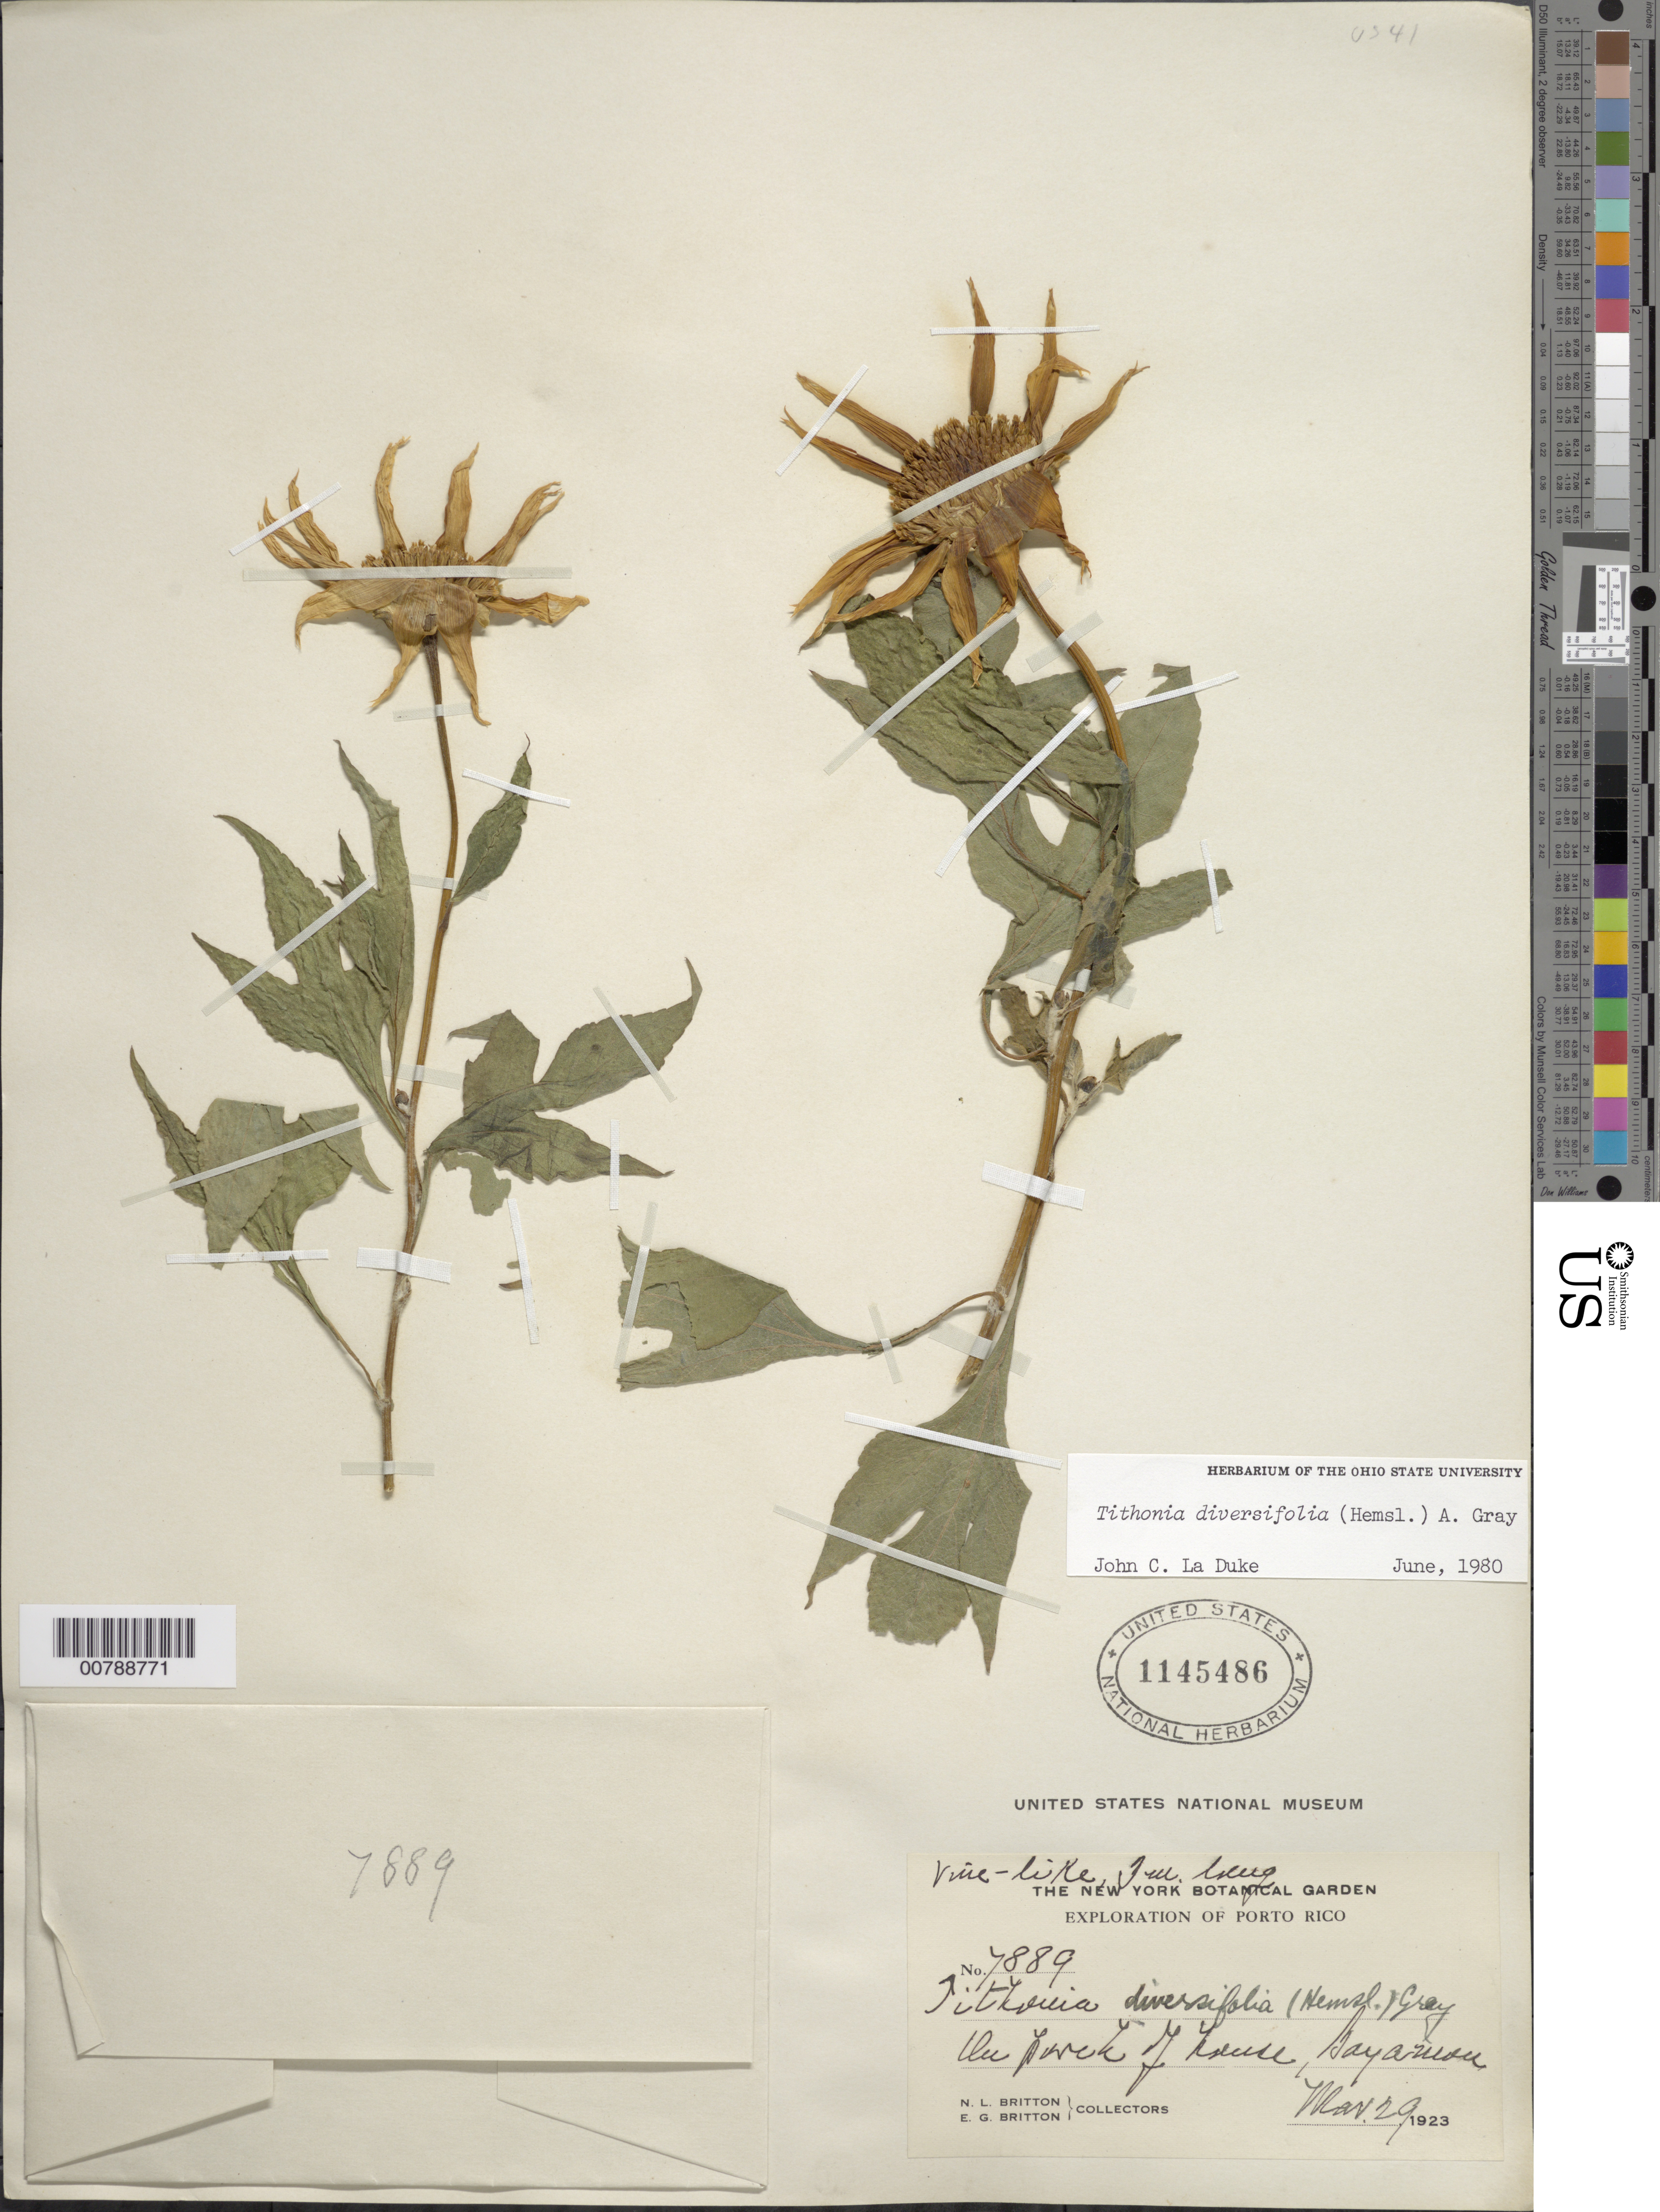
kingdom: Plantae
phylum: Tracheophyta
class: Magnoliopsida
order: Asterales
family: Asteraceae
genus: Tithonia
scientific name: Tithonia diversifolia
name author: (Hemsl.) A. Gray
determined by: La Duke, J. C.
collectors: N. Britton & E. G. Britton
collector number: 7889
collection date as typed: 29 Nov 1923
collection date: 1923-11-29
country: Puerto Rico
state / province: Bayamón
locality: Bayamon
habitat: Forest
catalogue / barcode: US 1145486